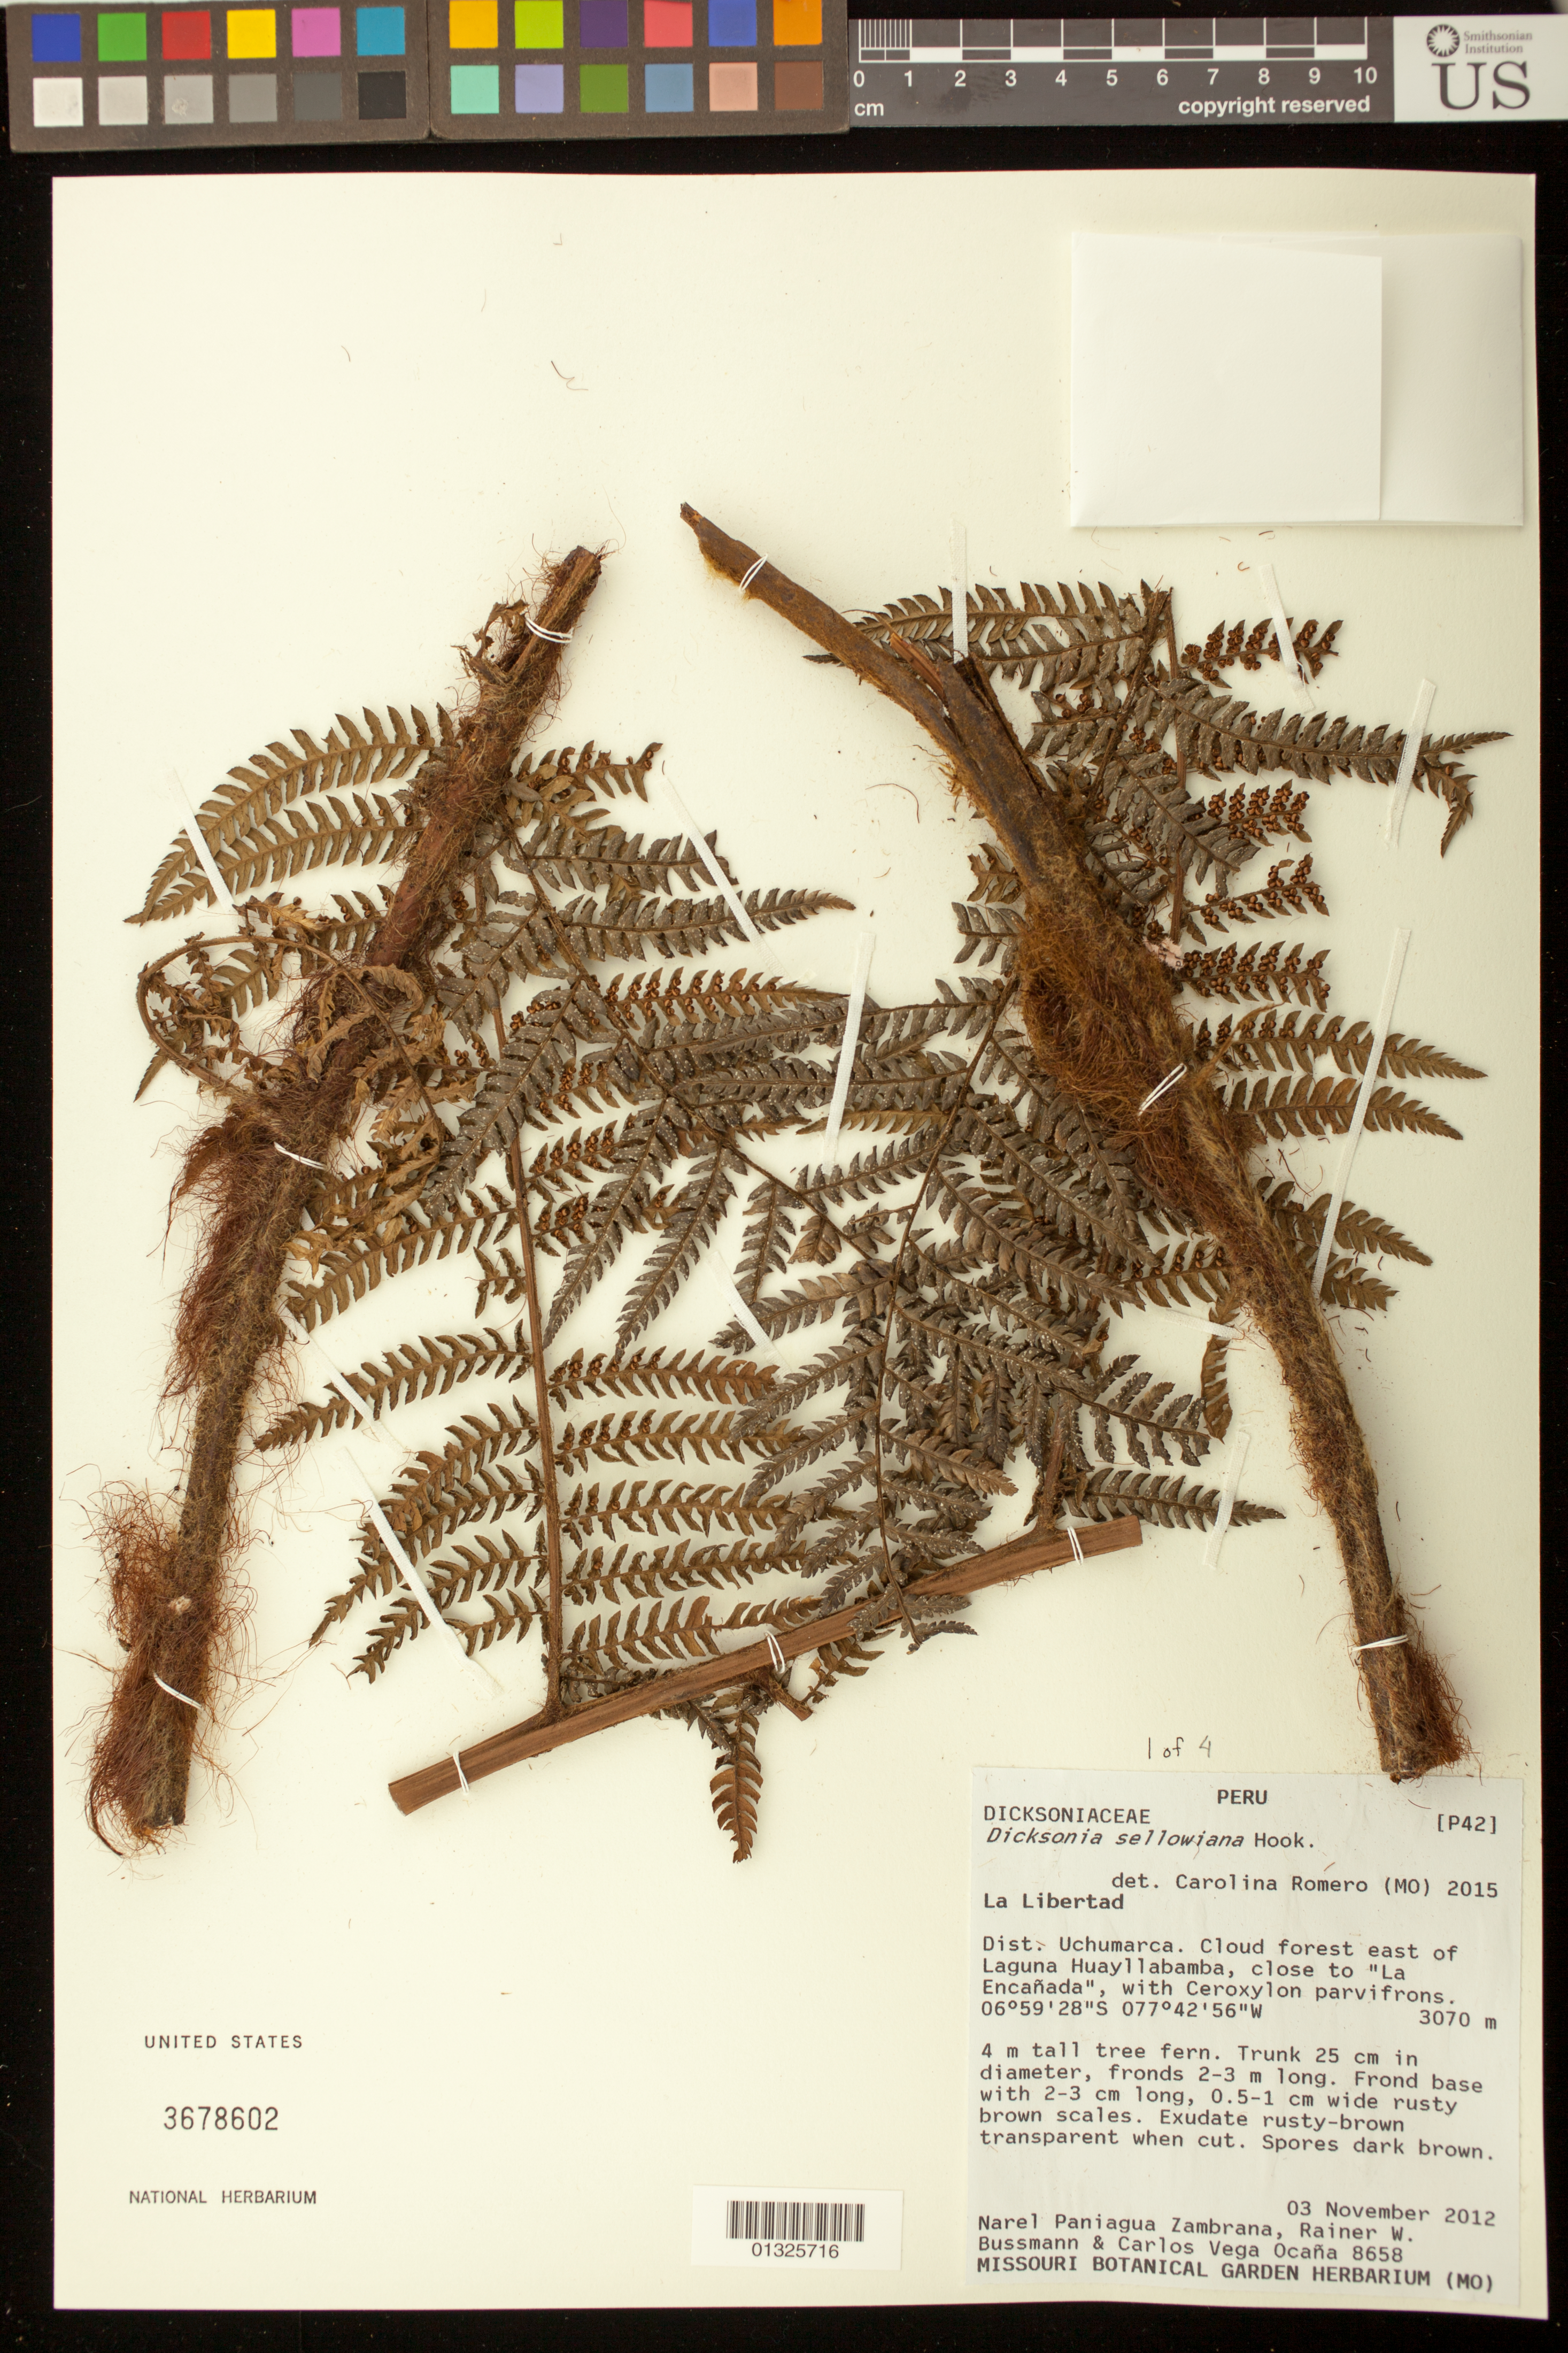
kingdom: Plantae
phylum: Tracheophyta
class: Polypodiopsida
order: Cyatheales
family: Dicksoniaceae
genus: Dicksonia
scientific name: Dicksonia sellowiana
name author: Hook.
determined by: Romero-Hernández, Carolina, (COL)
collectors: N. Paniagua Zambrana, R. W. Bussmann & C. Vega Ocaña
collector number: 8658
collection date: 2012-11-03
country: Peru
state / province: La Libertad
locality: Uchumarca District, Cloud forest east of Laguna Huayllabamba, close to "La Encanada".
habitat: Cloud forest.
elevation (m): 3070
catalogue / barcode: US 3678602